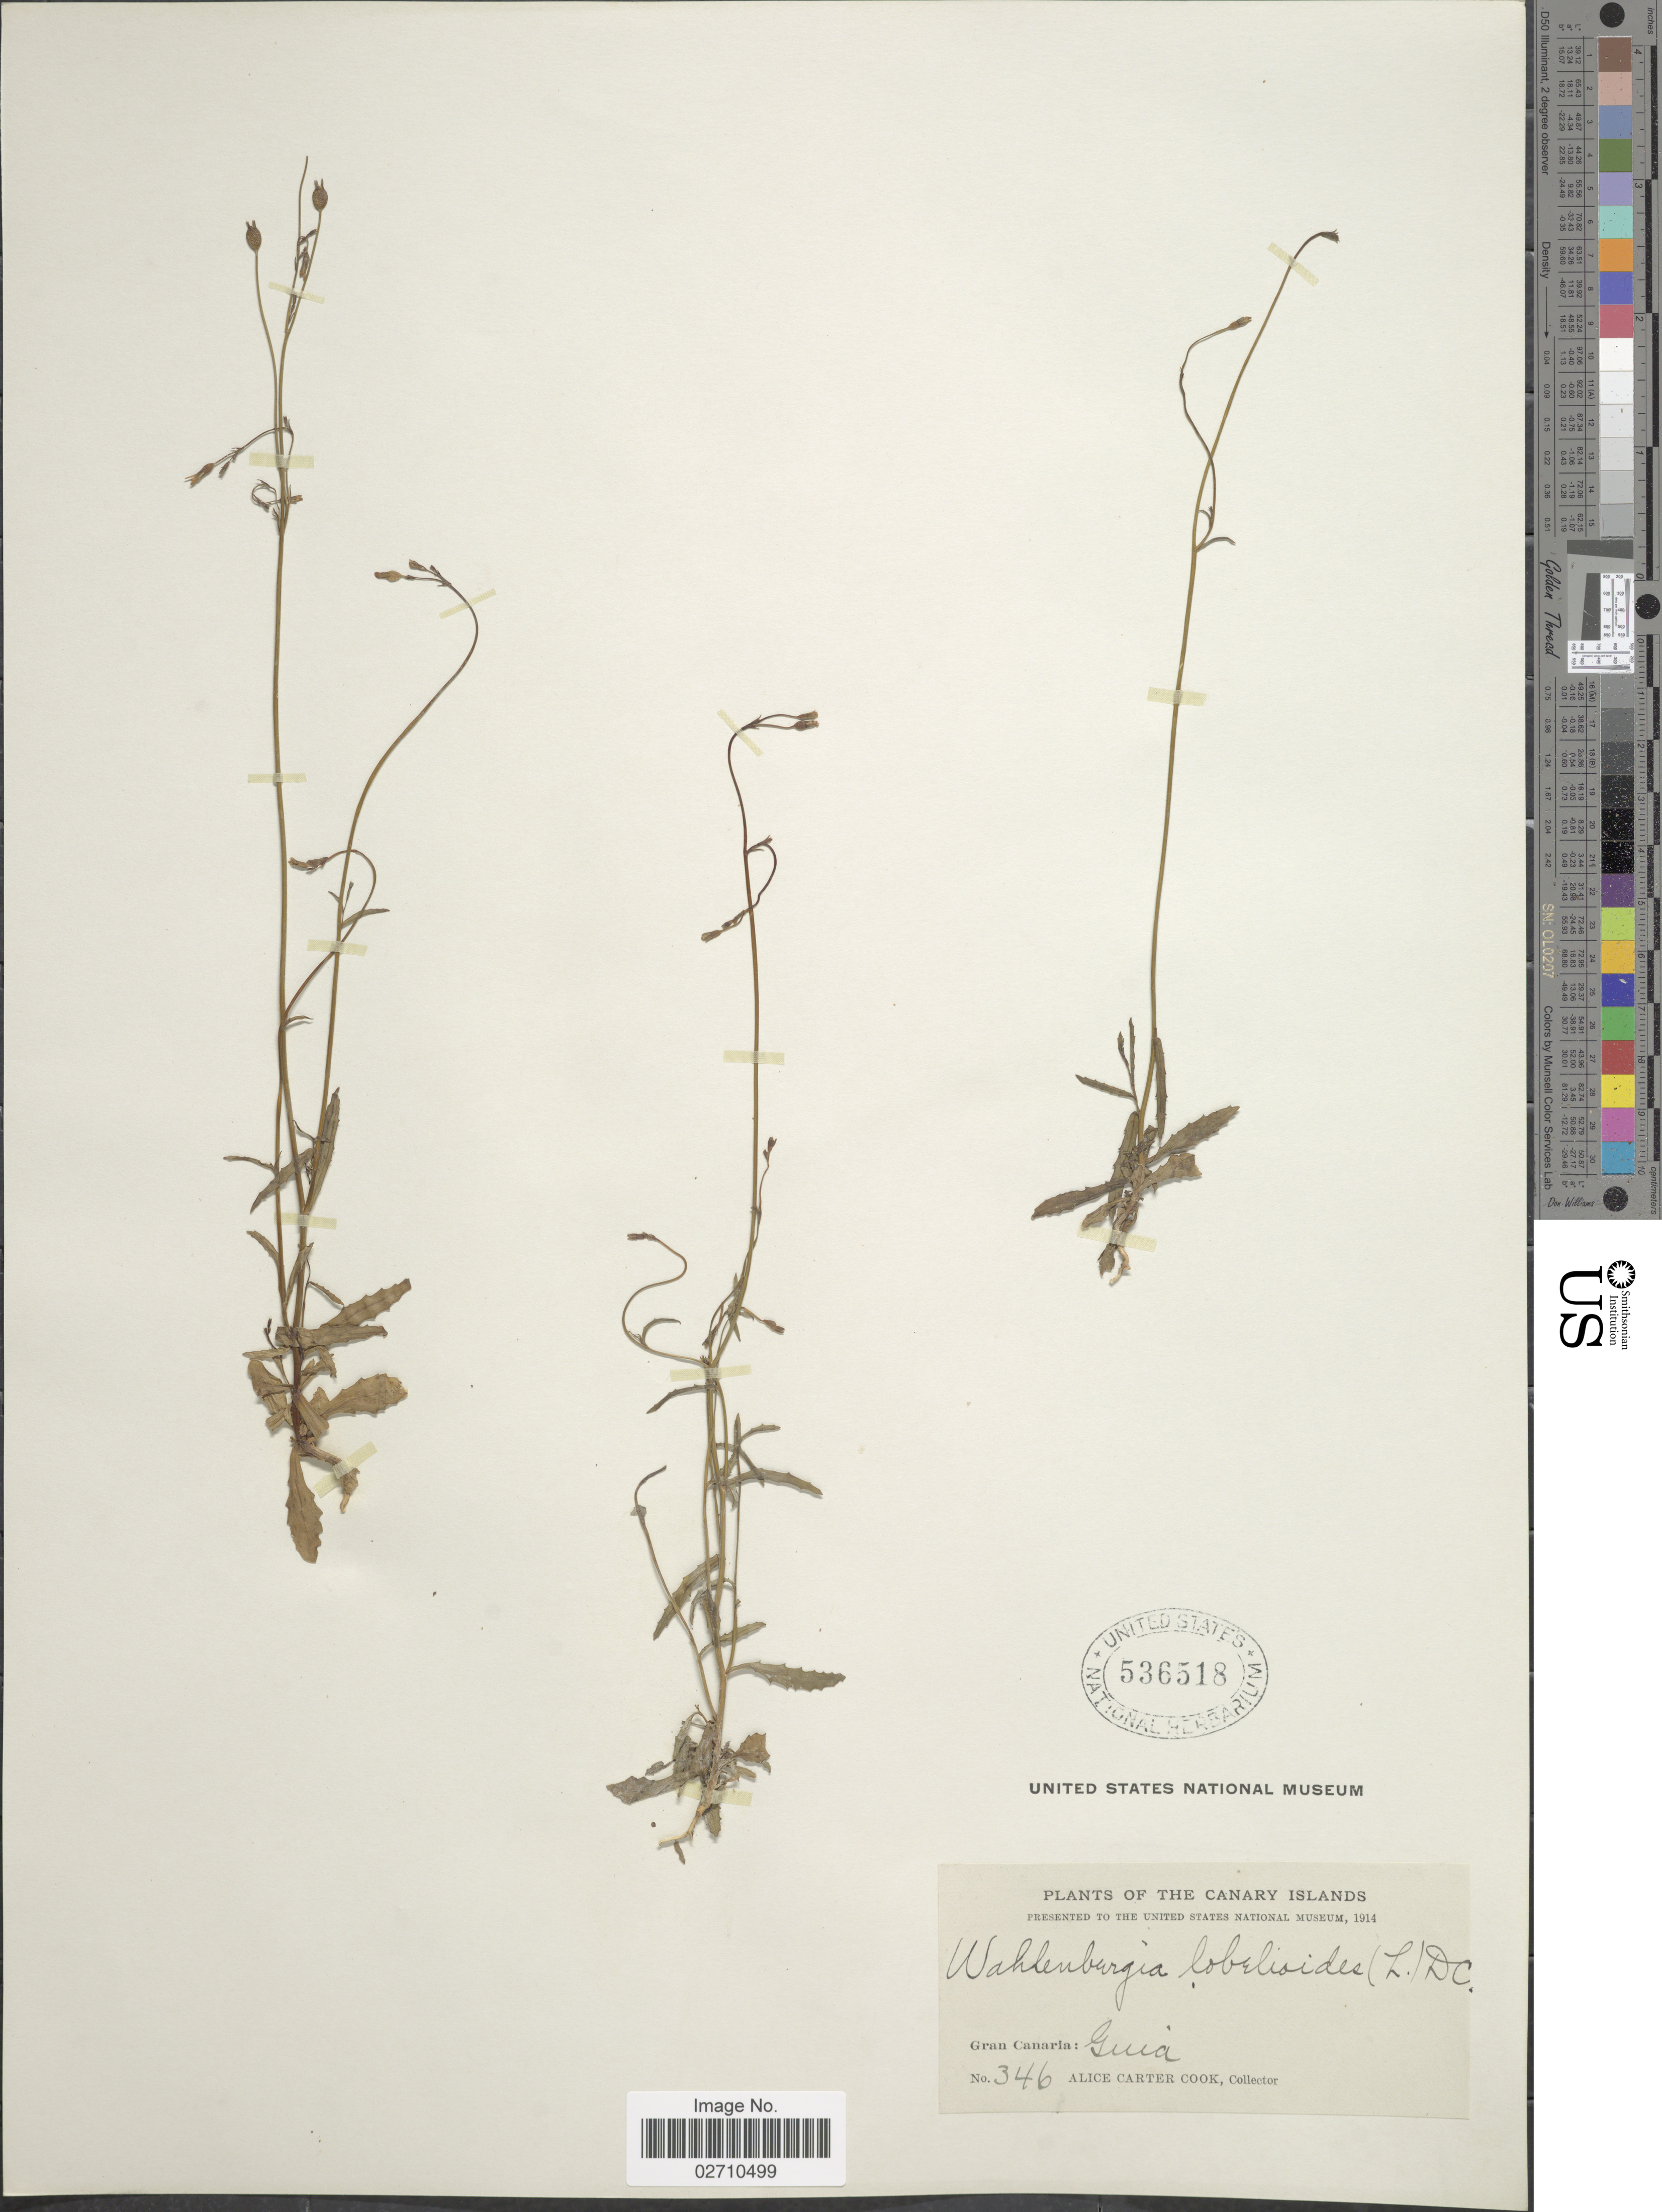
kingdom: Plantae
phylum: Tracheophyta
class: Magnoliopsida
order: Asterales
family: Campanulaceae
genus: Wahlenbergia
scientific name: Wahlenbergia lobelioides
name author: (L. f.) Link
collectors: Alice C. Cook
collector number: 346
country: Spain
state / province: Canarias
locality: Canary Islands. Gran Canaria: Guia.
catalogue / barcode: US 536518